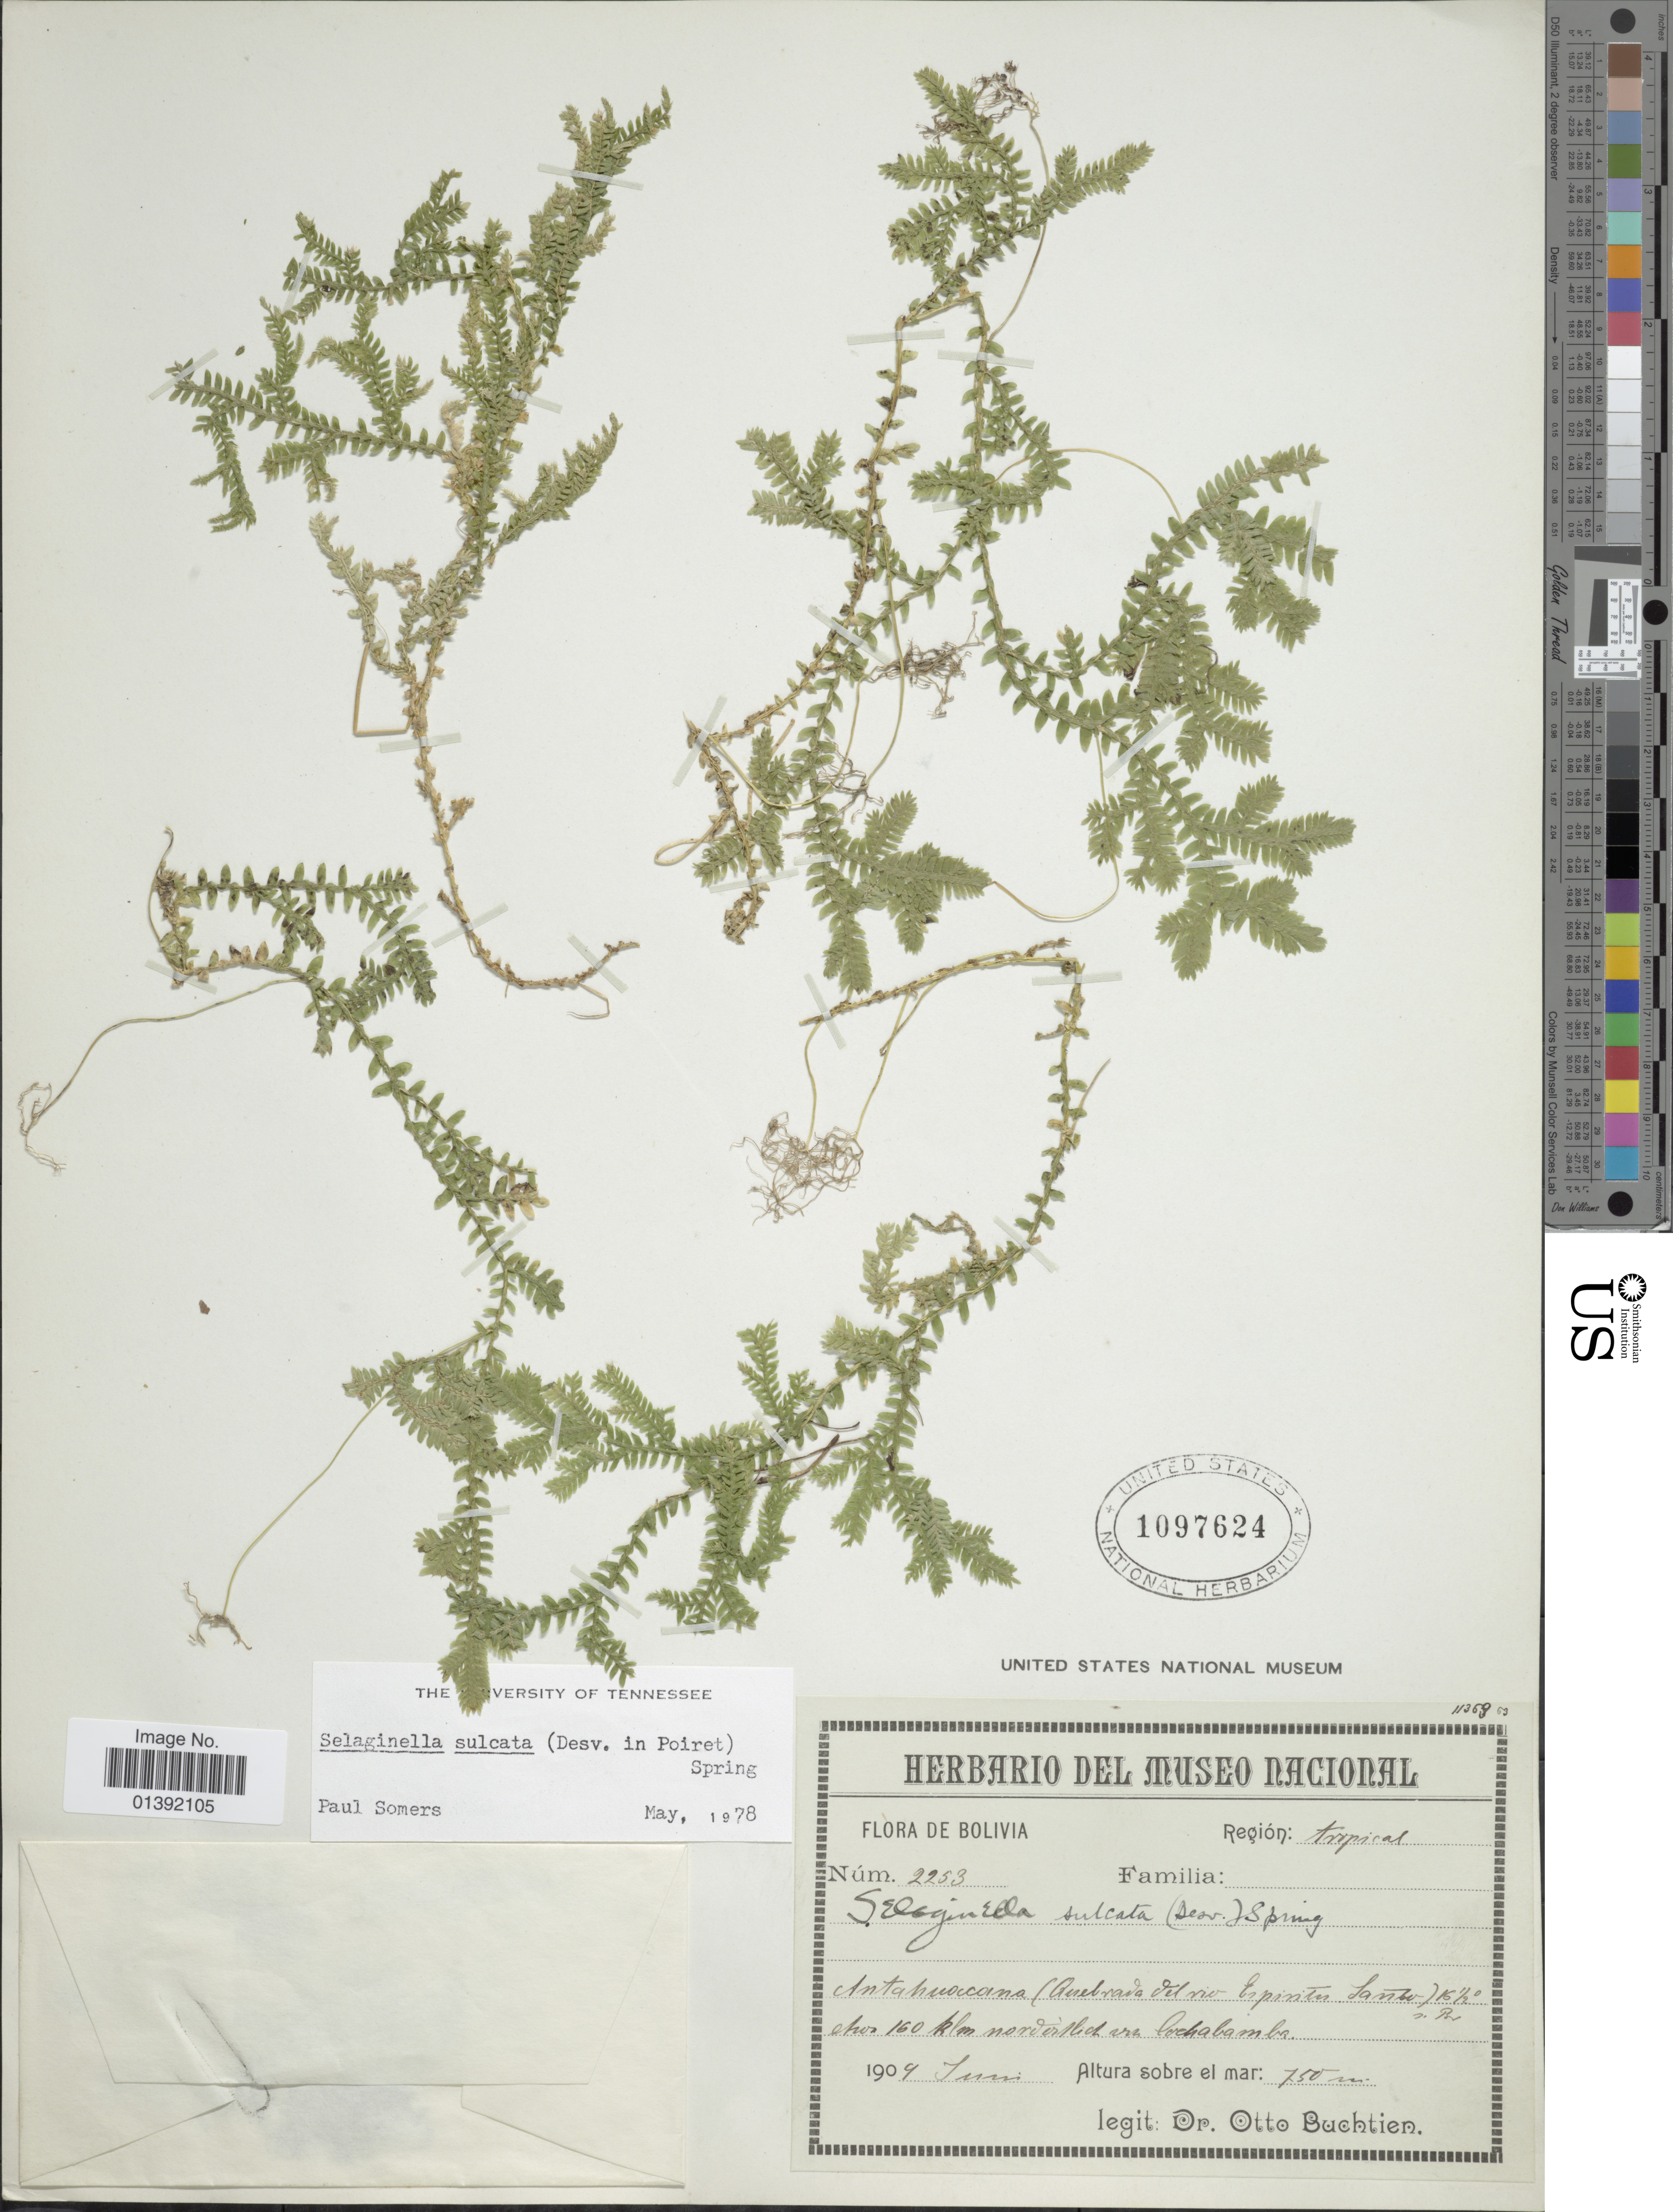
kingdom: Plantae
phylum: Tracheophyta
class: Lycopodiopsida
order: Selaginellales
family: Selaginellaceae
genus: Selaginella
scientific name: Selaginella sulcata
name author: (Desv. ex Poir.) Spring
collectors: O. Buchtien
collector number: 2253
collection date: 1909-06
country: Bolivia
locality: Antahuacana (Quebrada del rio Espiritu Santo ) 16 1/2°n. Br.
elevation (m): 750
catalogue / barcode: US 1097624